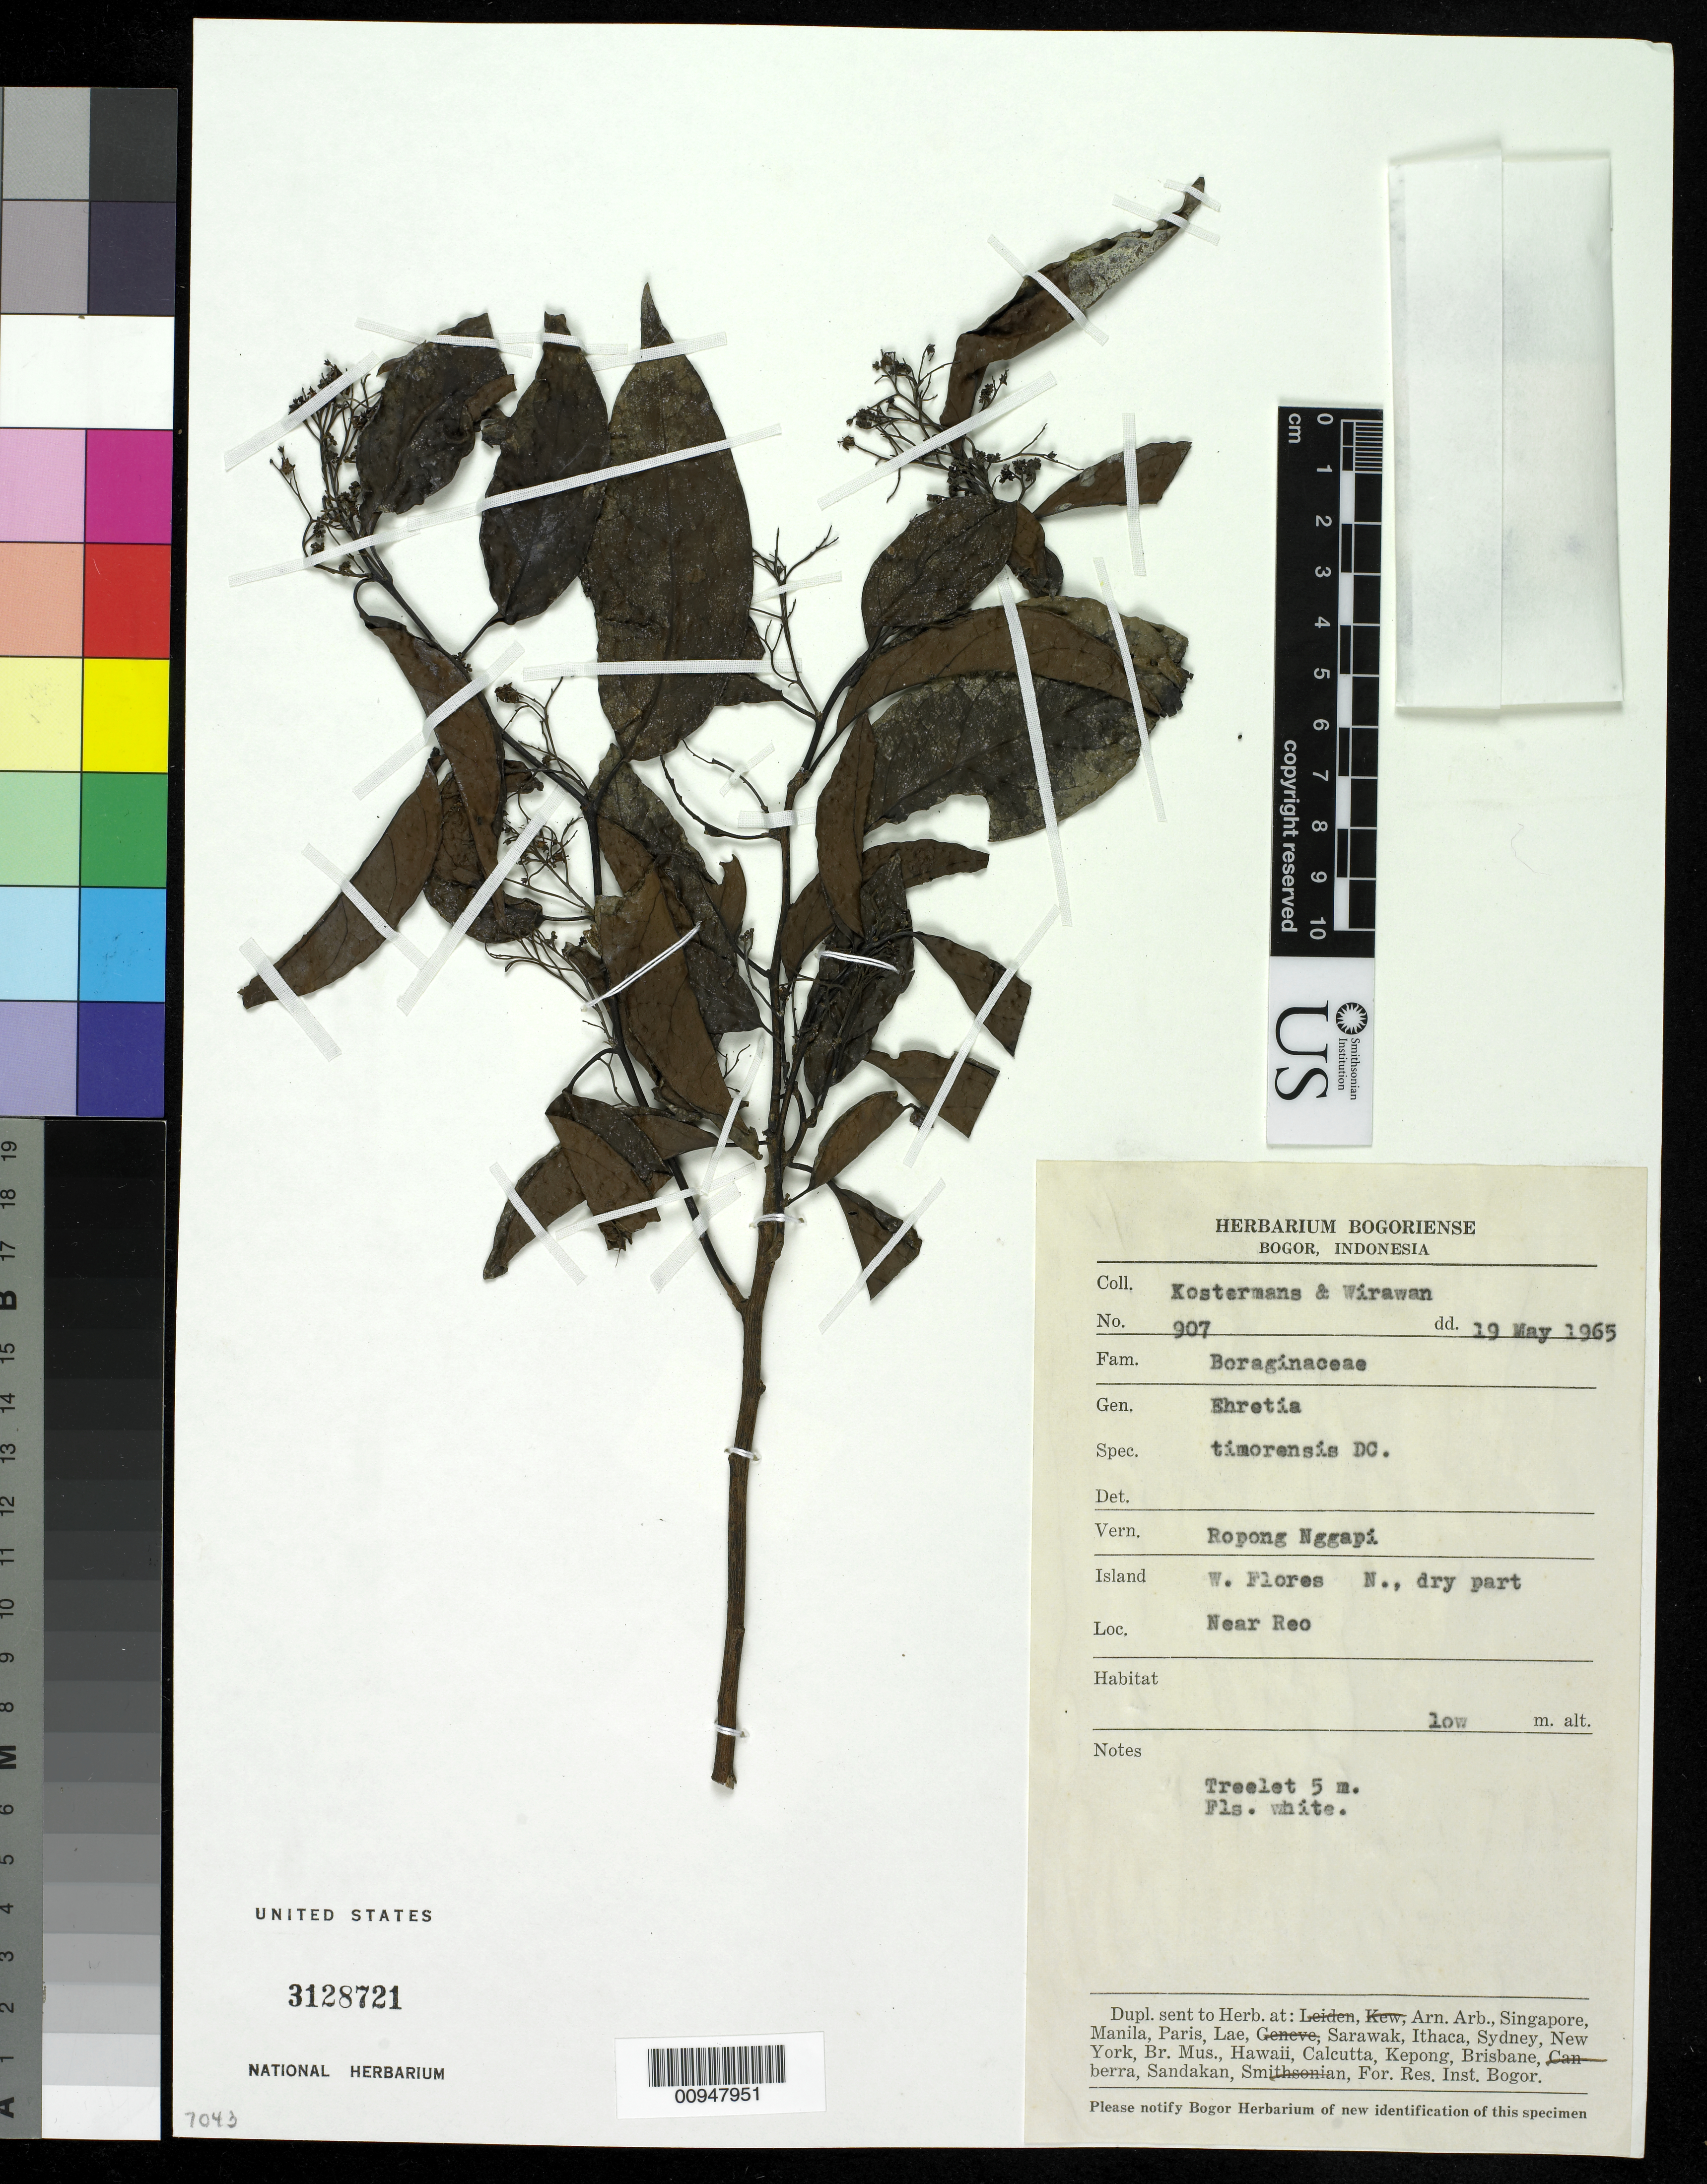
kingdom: Plantae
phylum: Tracheophyta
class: Magnoliopsida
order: Boraginales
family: Ehretiaceae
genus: Ehretia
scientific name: Ehretia timorensis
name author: Decne.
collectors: A. J. G. Kostermans & N. Wirawan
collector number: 907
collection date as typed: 19 May 1965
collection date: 1965-05-19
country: Indonesia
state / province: Lesser Sunda Is.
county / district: East Nusa Tenggara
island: Flores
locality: Near Reo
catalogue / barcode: US 3128721